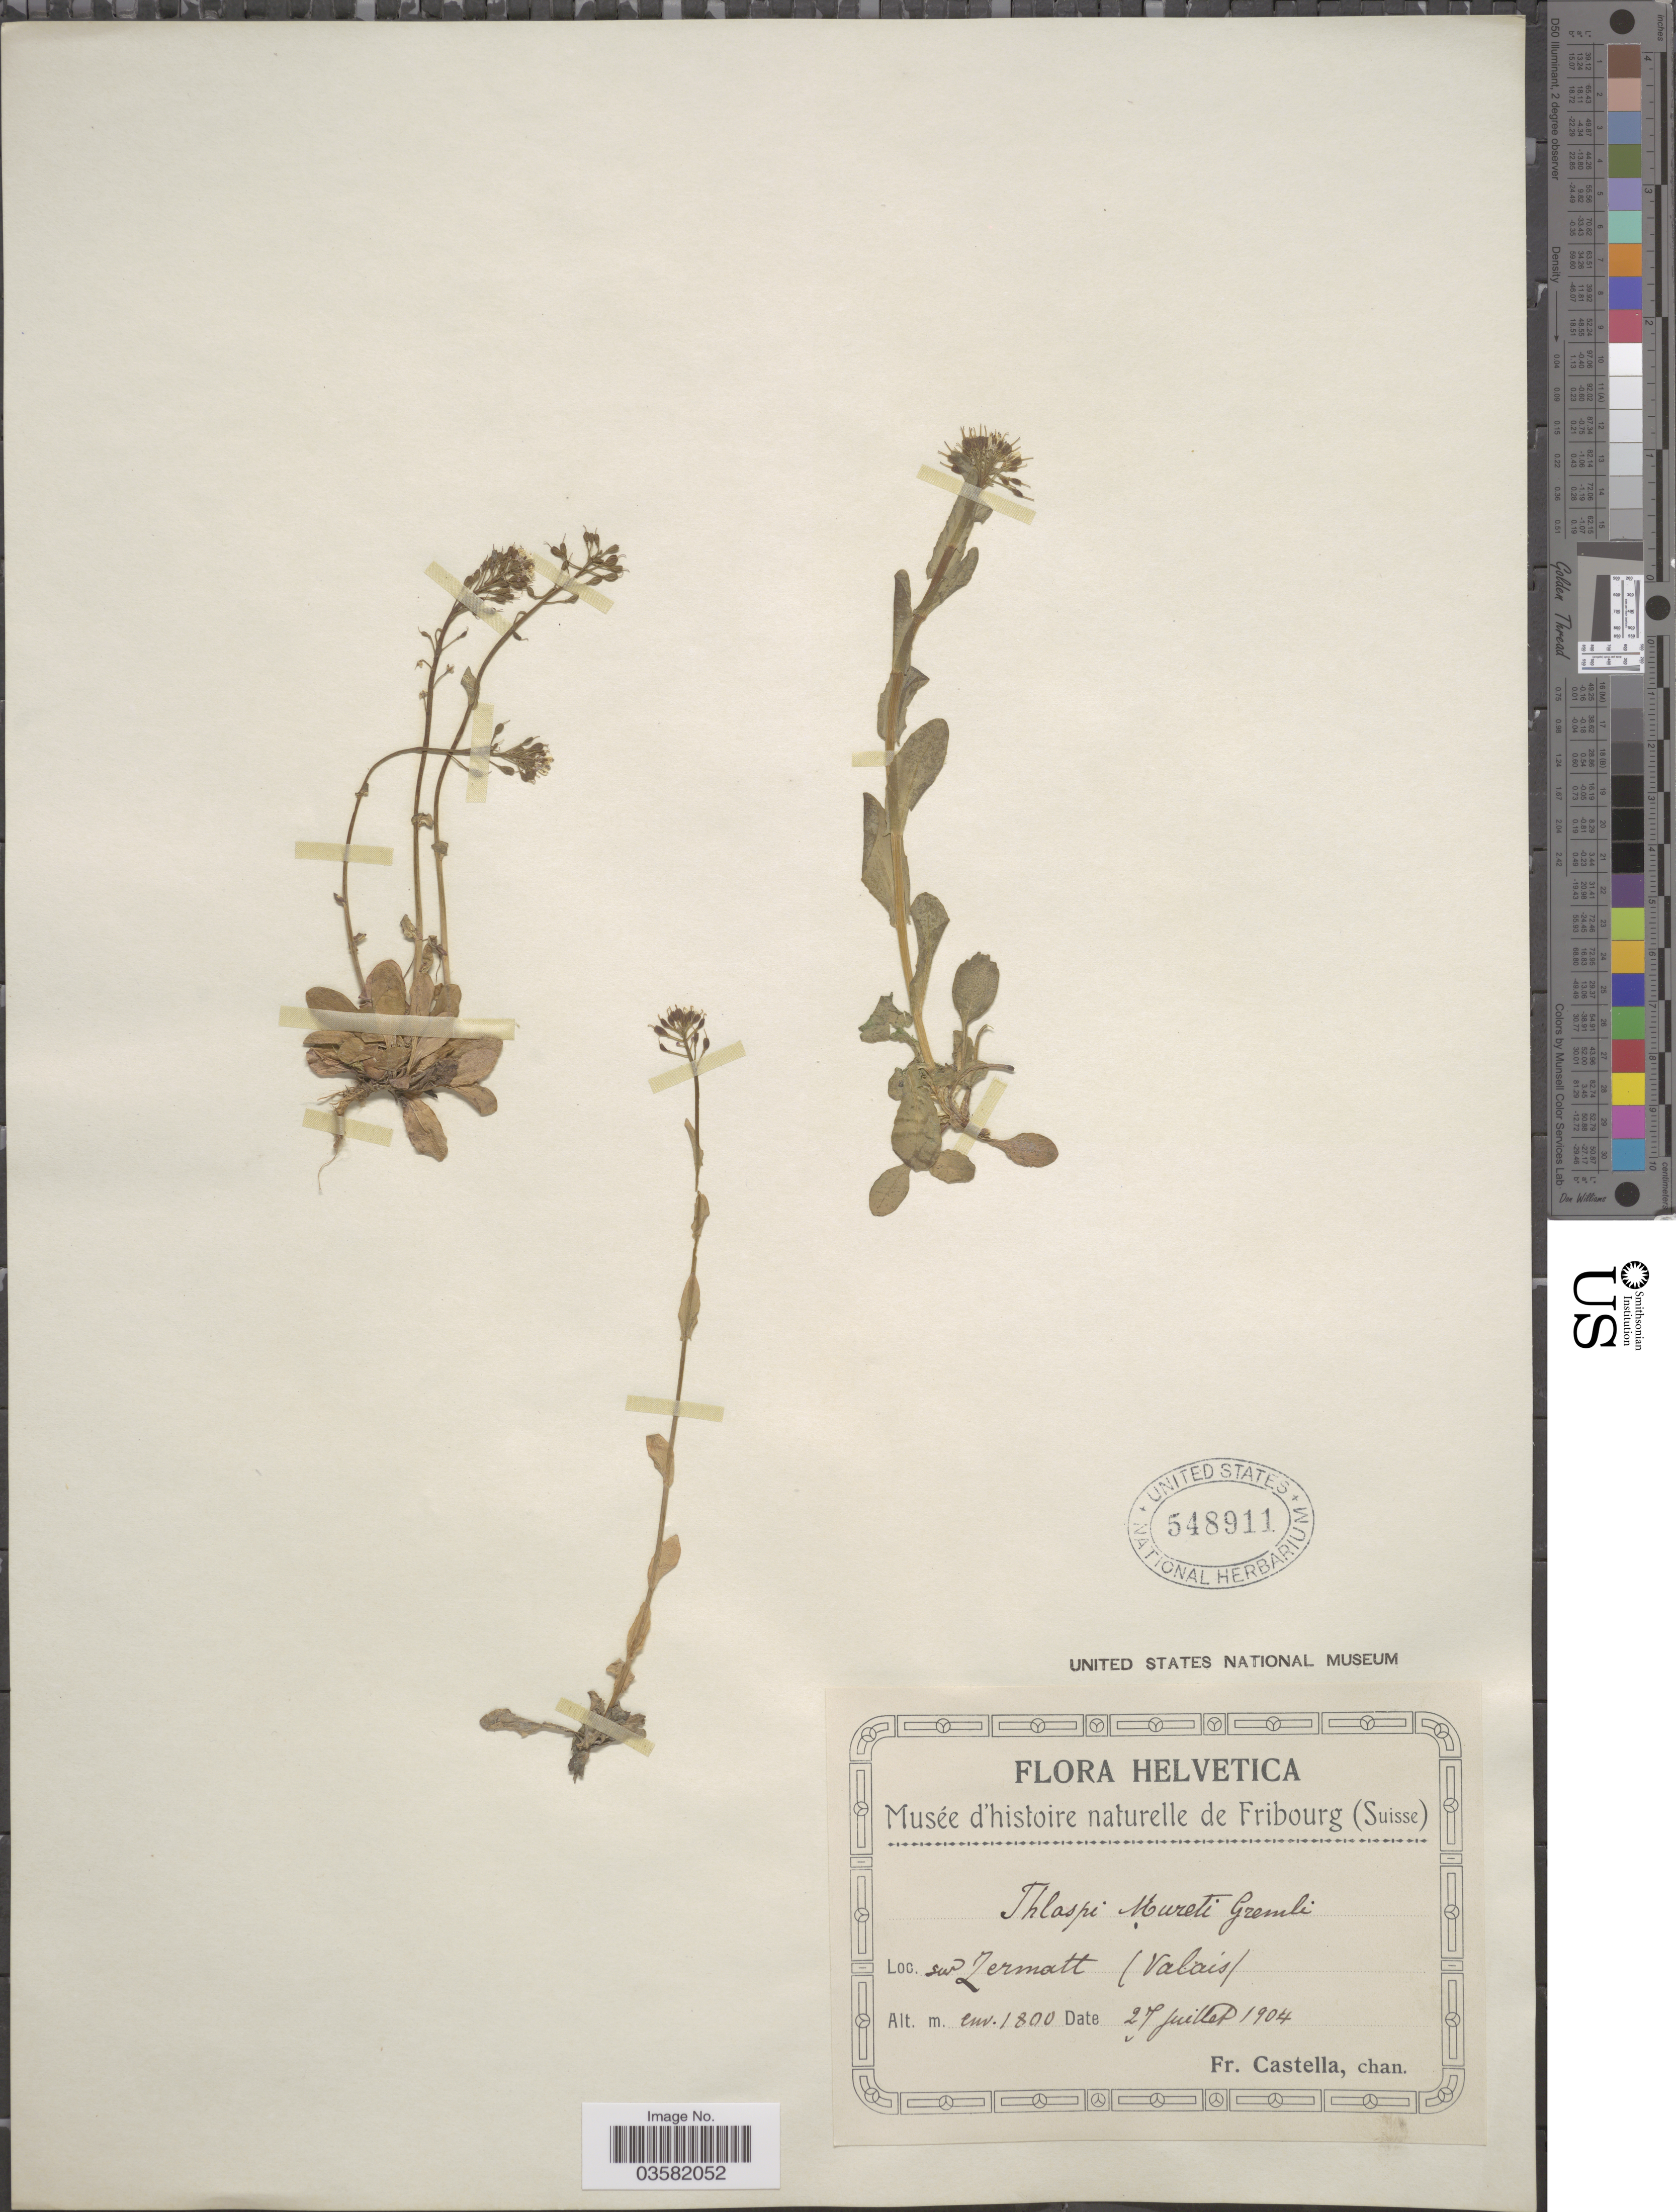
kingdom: Plantae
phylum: Tracheophyta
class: Magnoliopsida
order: Brassicales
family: Brassicaceae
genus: Thlaspi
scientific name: Thlaspi muretii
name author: Gremli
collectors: Fr. Castella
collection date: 1904-07-27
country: Switzerland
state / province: Valais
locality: Helvetica. Sur Zermatt.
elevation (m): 1800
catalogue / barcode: US 548911